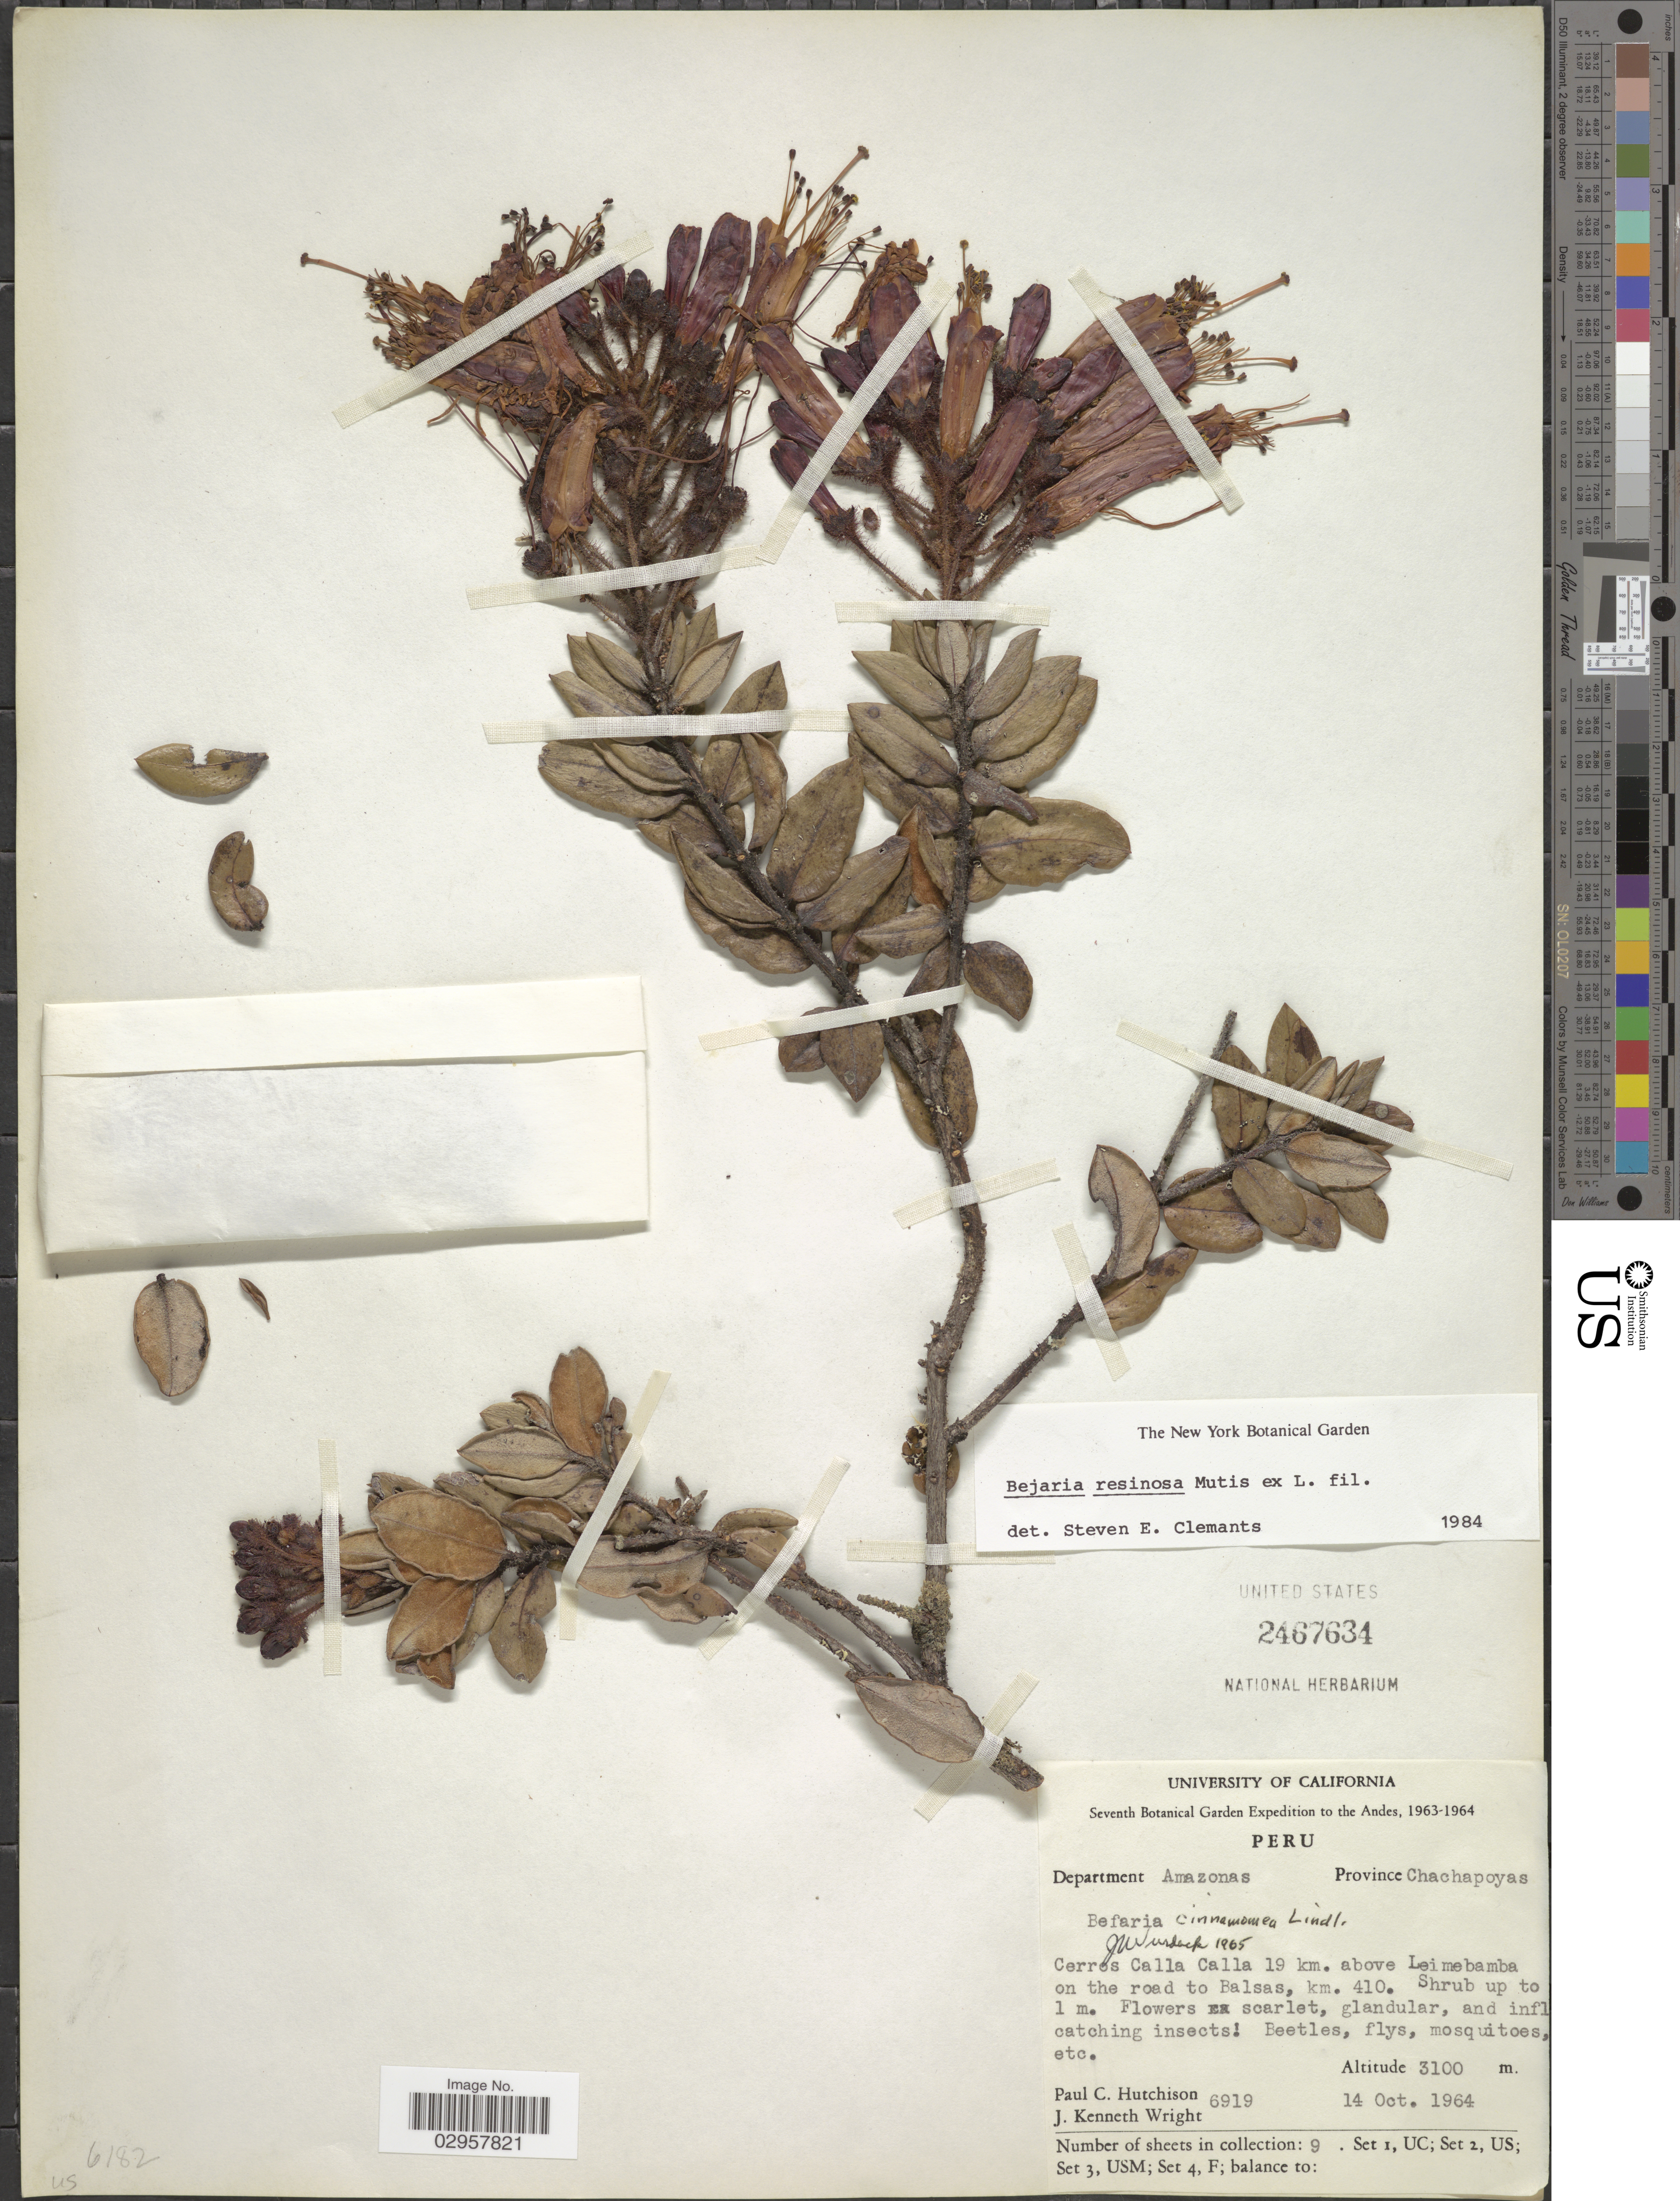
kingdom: Plantae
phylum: Tracheophyta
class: Magnoliopsida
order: Ericales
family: Ericaceae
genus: Befaria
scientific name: Befaria resinosa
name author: Mutis ex L. f.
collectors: P. C. Hutchison & J. K. Wright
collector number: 6919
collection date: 1964-10-14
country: Peru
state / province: Amazonas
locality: Andes. Department Amazonas. Province Chachapoyas. Cerros Calla Calla 19 km. above Leimebamba on the road to Balsas, km. 410.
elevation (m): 3100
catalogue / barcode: US 2467634